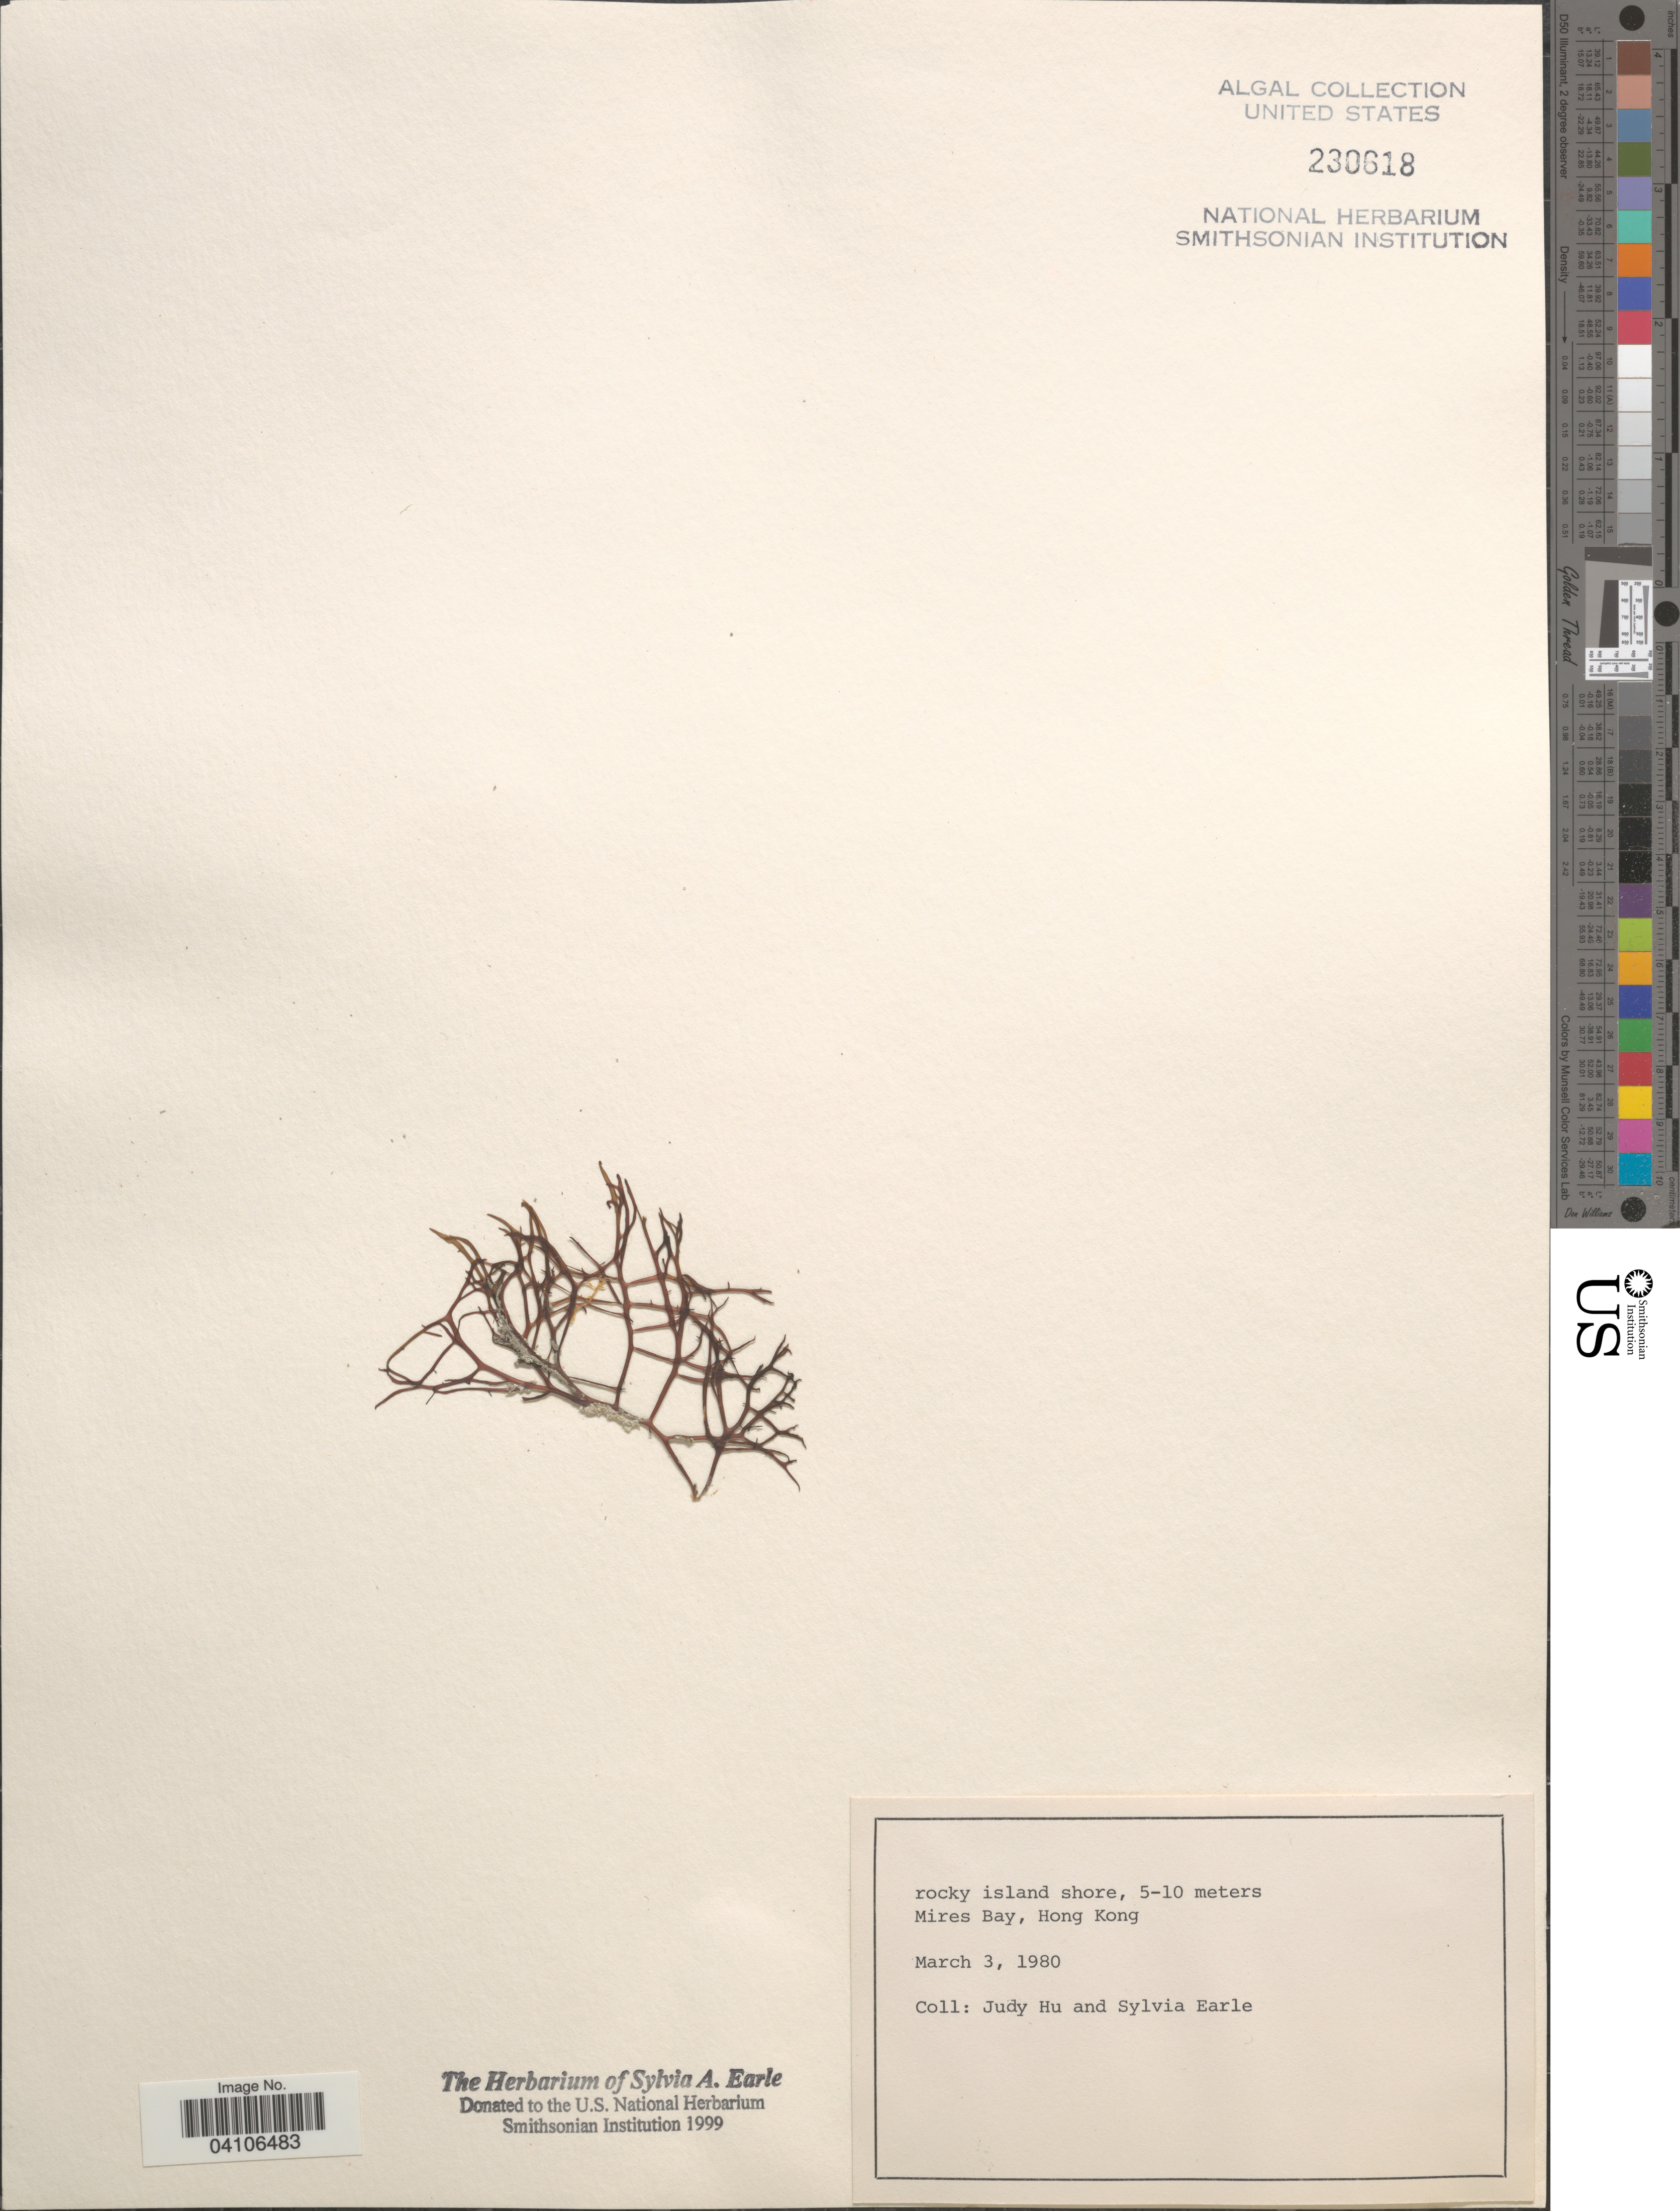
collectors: J. Hu & S. A. Earle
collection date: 1980-03-03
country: China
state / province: Hong Kong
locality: Mires Bay.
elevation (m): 5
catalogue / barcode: US 230618